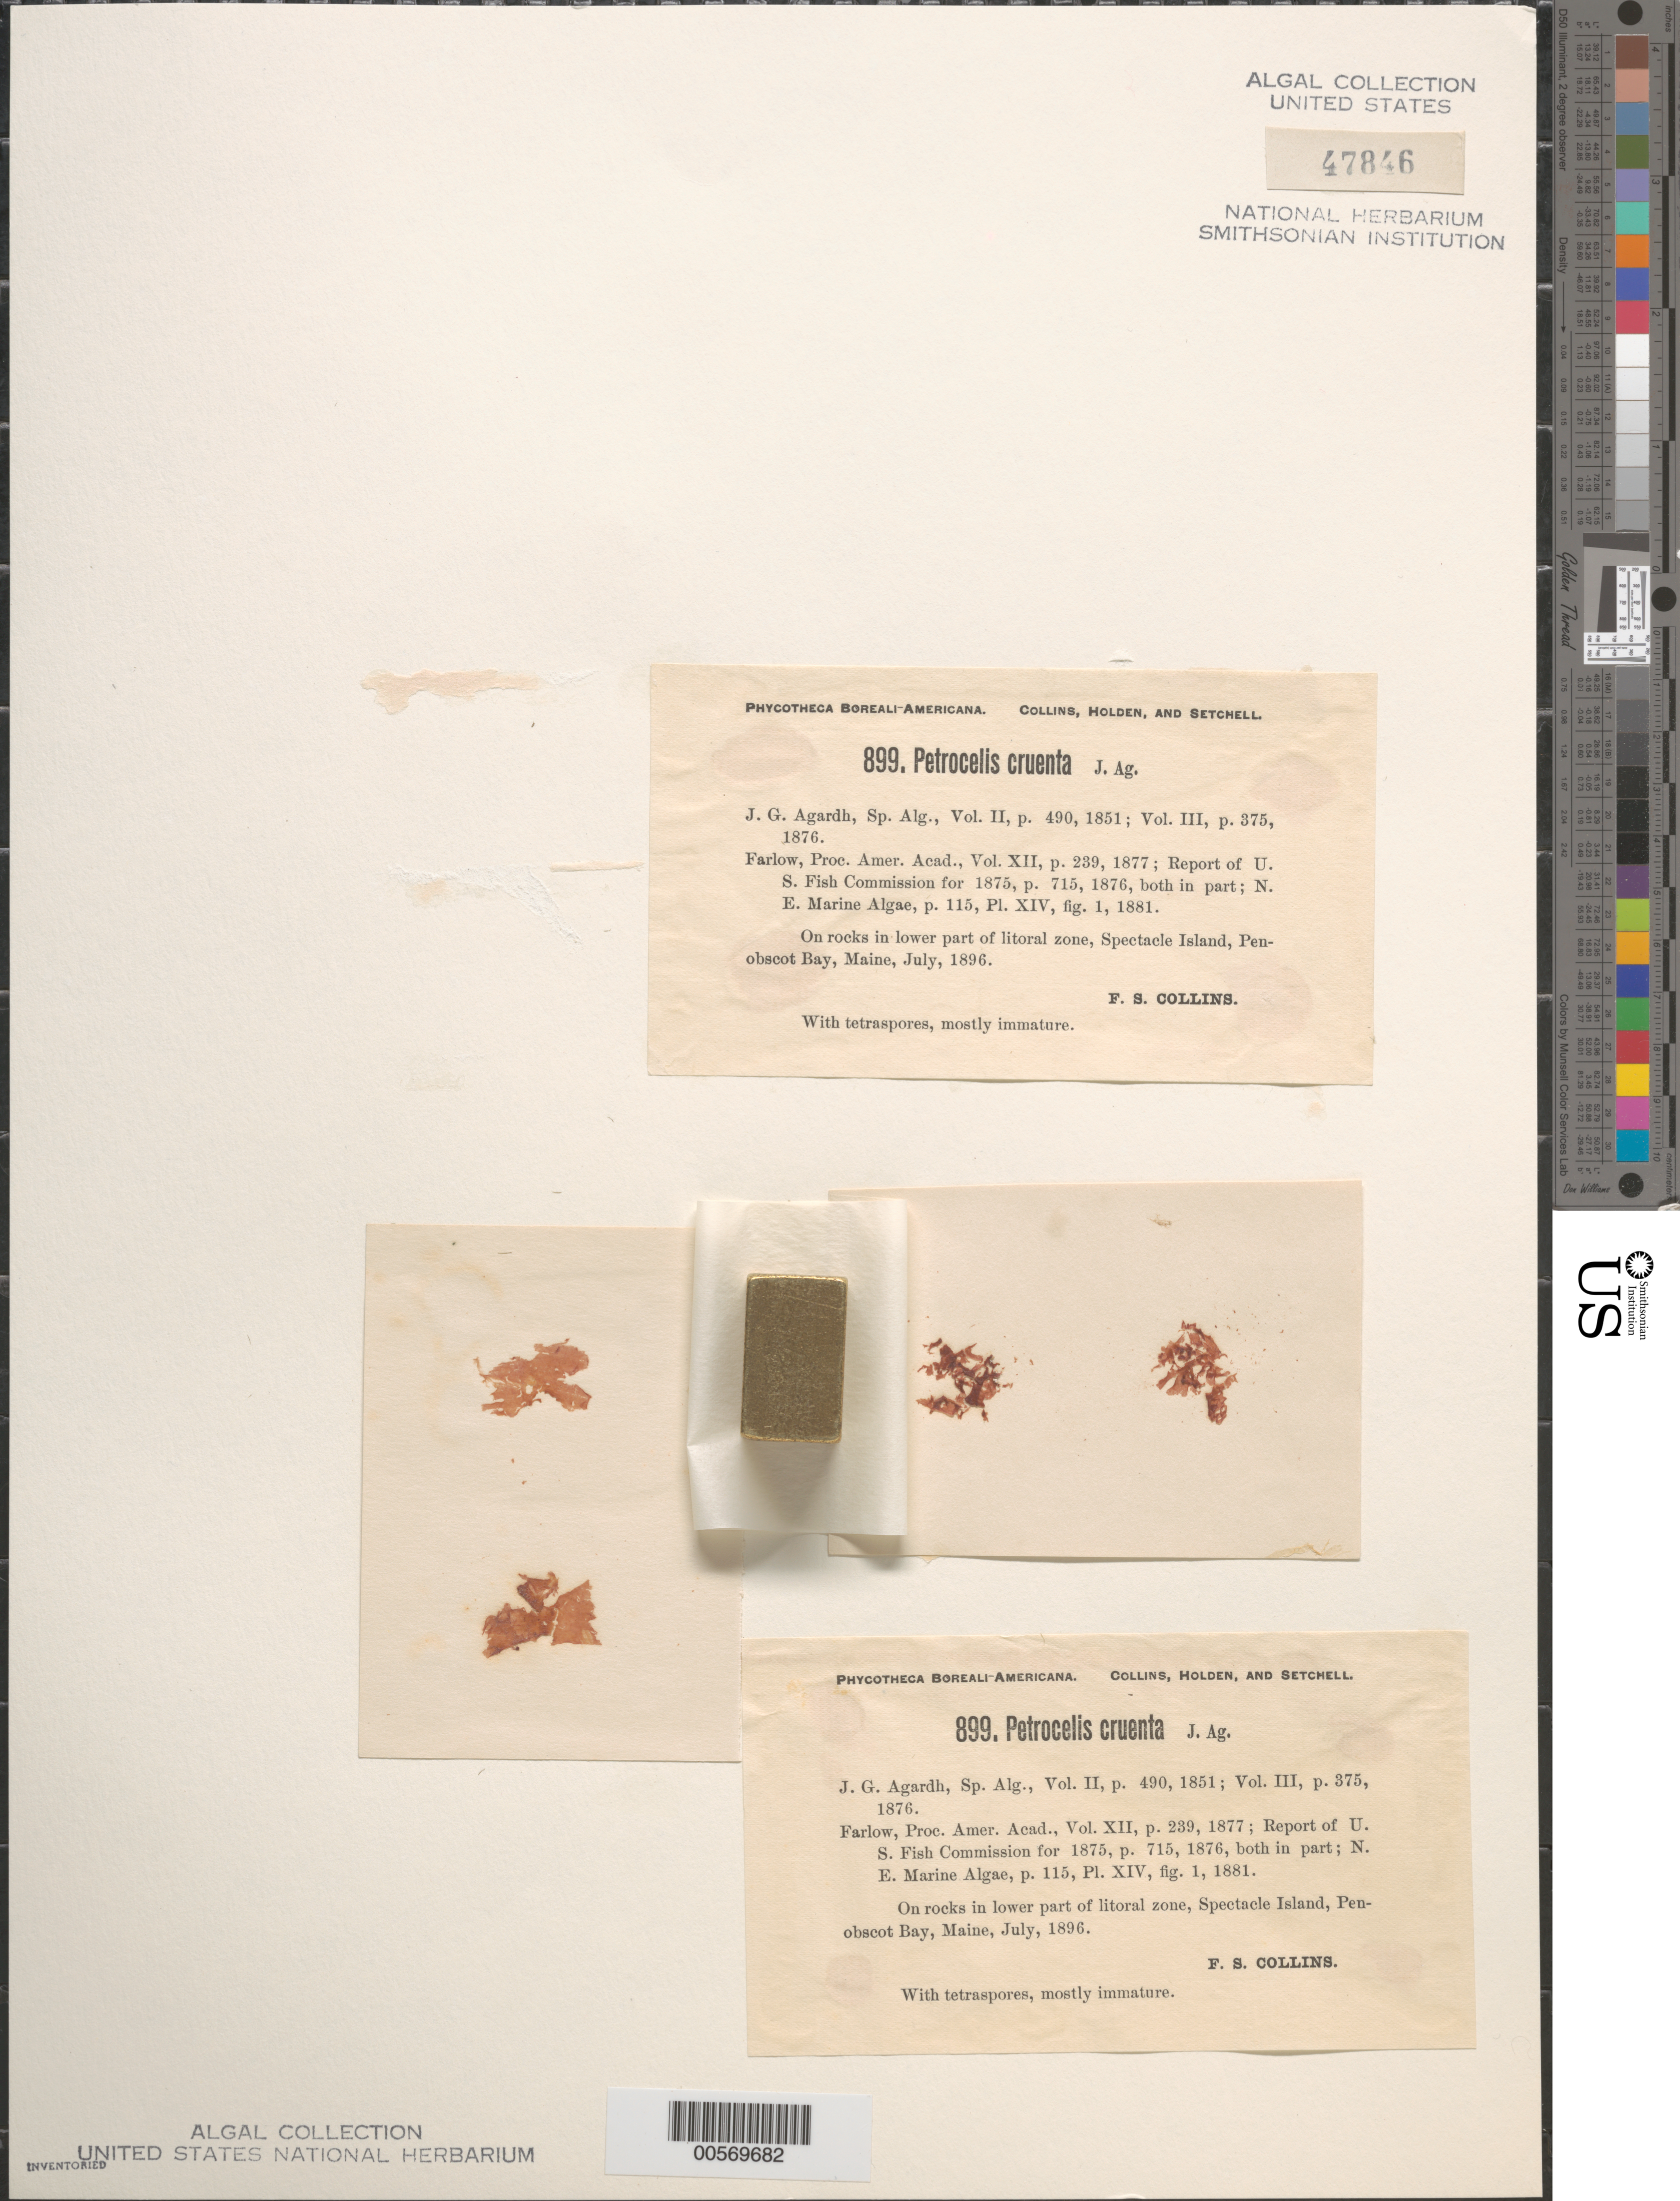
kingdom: Plantae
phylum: Rhodophyta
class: Florideophyceae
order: Gigartinales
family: Cruoriaceae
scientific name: Petrocelis cruenta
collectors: F. Collins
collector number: PB-A 899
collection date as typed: Jul 1896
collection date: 1896-07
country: United States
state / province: Maine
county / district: Hancock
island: Spectacle Island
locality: Penobscot Bay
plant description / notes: Collins, Holden & Setchell, Phycotheca Boreali-Americana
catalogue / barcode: US 47846